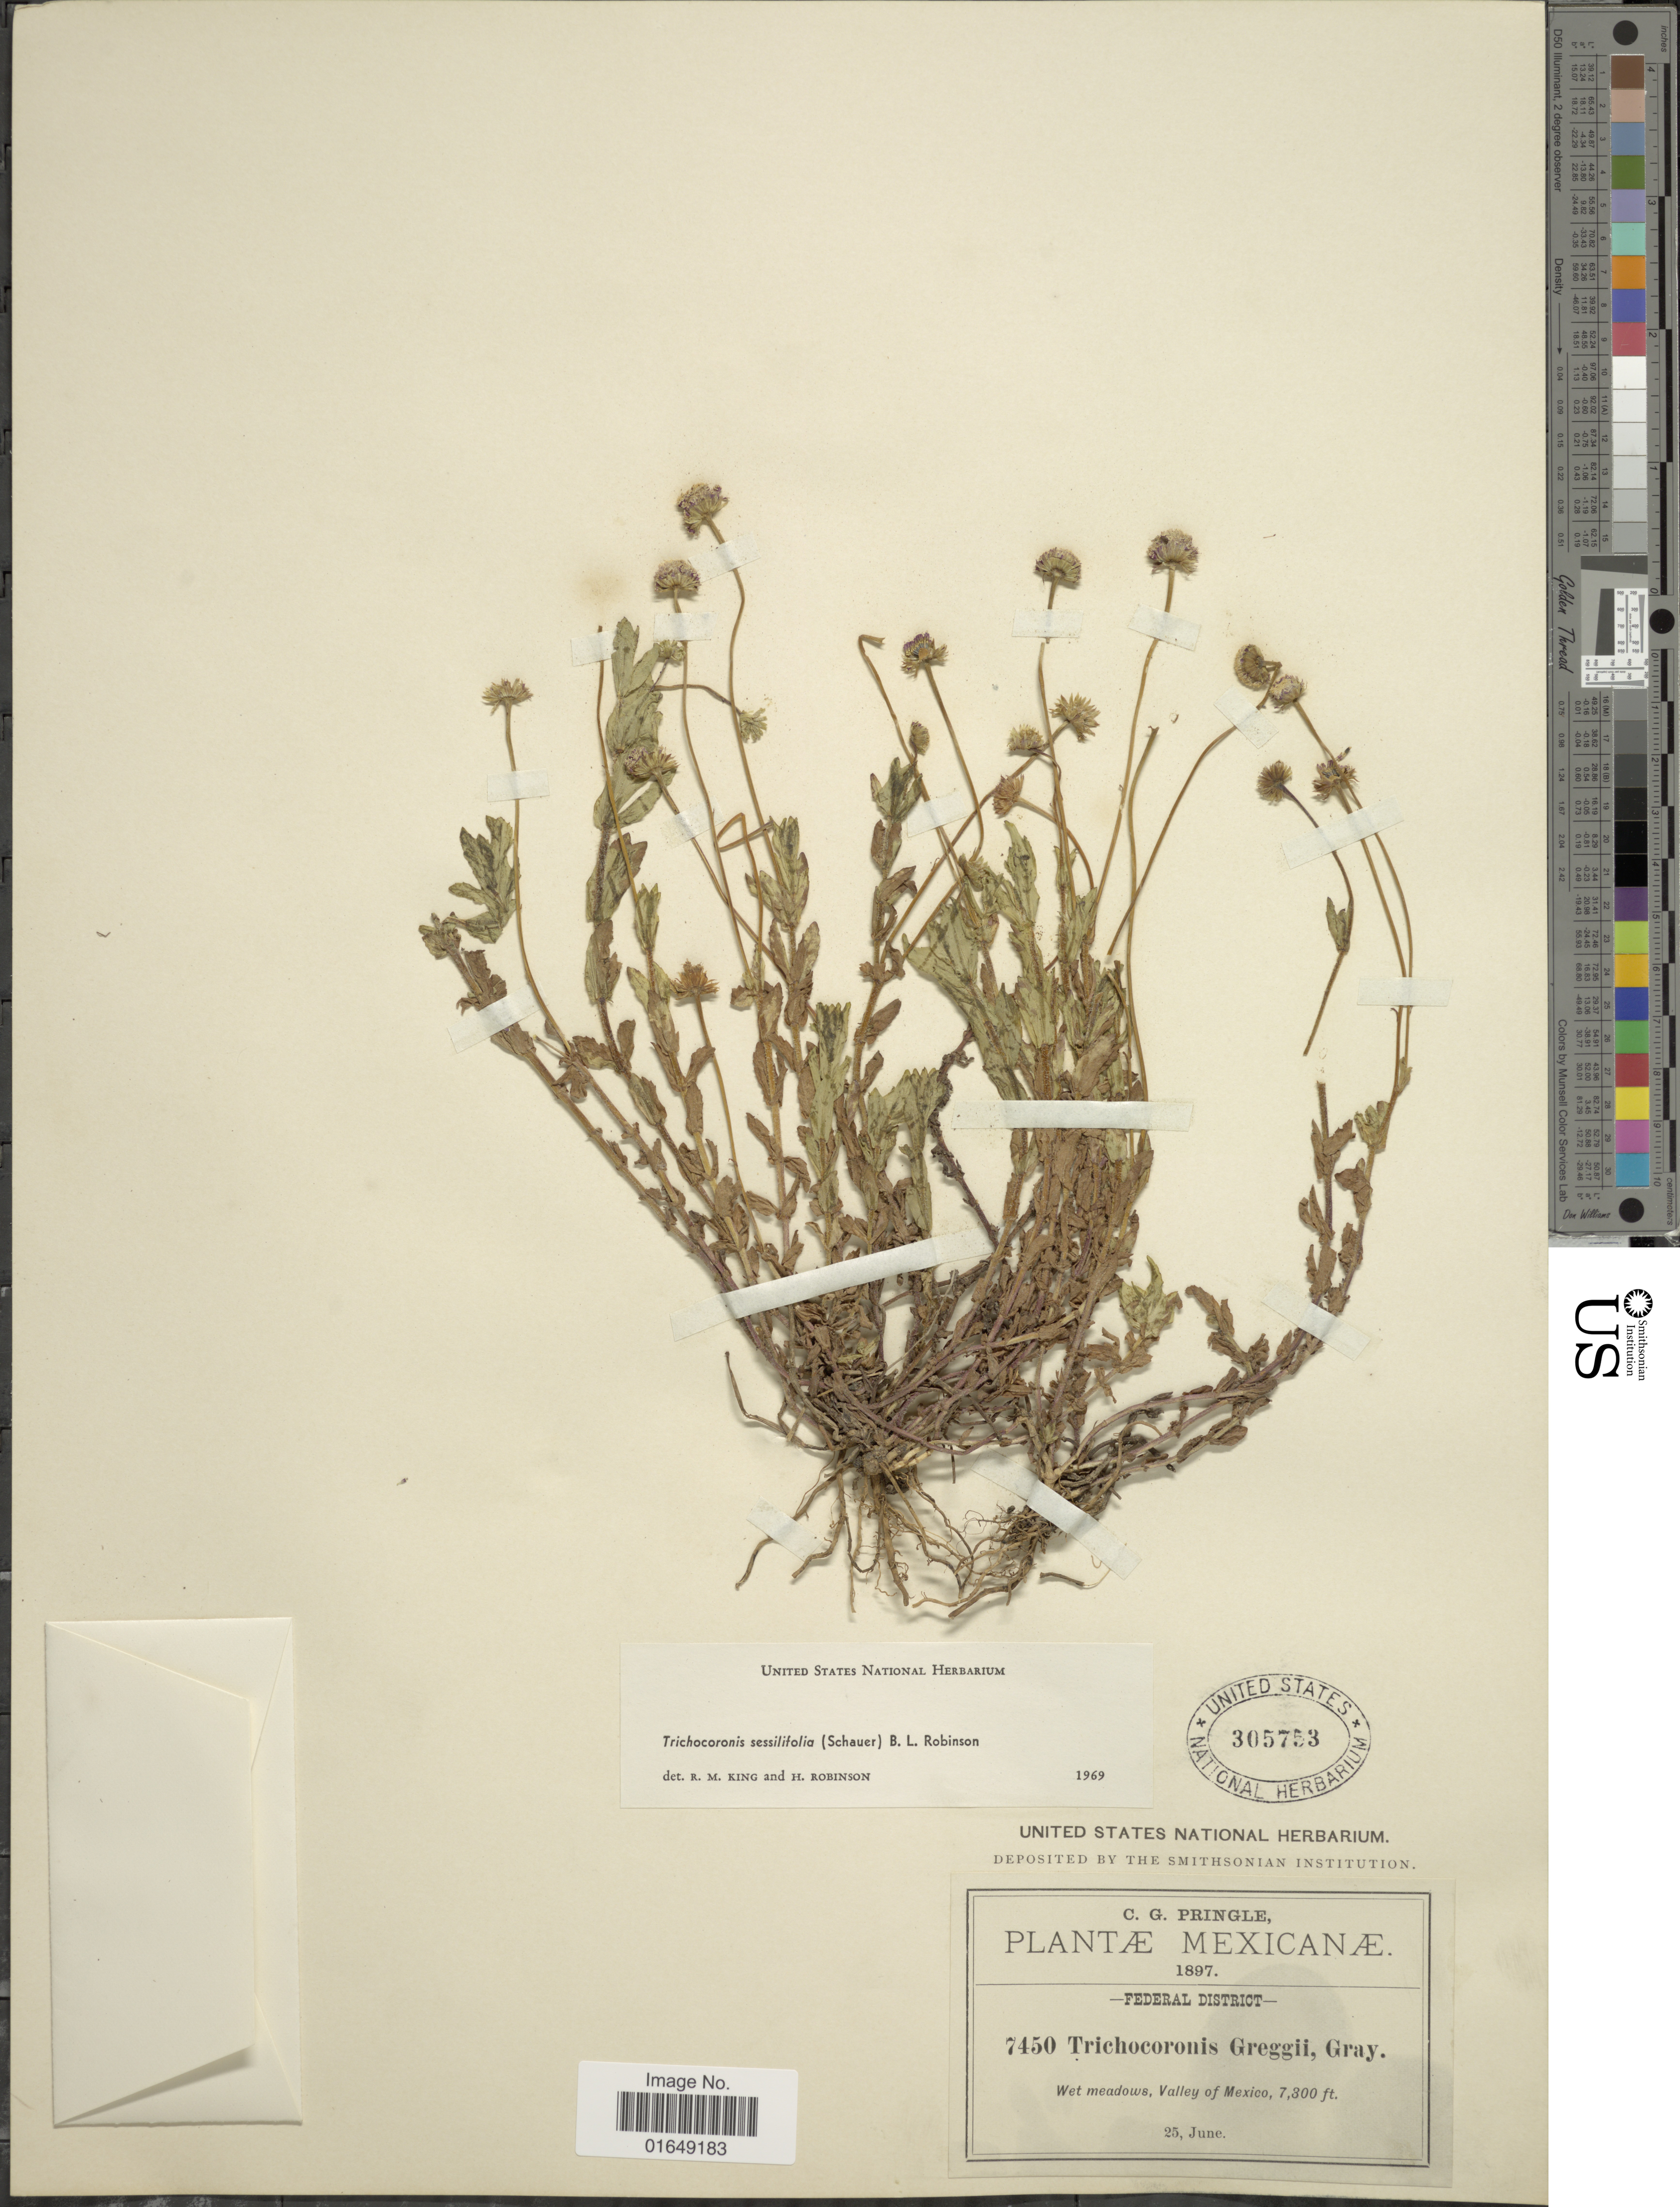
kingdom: Plantae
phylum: Tracheophyta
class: Magnoliopsida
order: Asterales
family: Asteraceae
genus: Trichocoronis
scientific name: Trichocoronis sessilifolia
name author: (Schauer) B.L. Rob.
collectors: C. G. Pringle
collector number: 7450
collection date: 1897-06-25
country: Mexico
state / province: Distrito Federal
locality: Wet meadows, Valleys of Mexico.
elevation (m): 2225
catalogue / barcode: US 305753